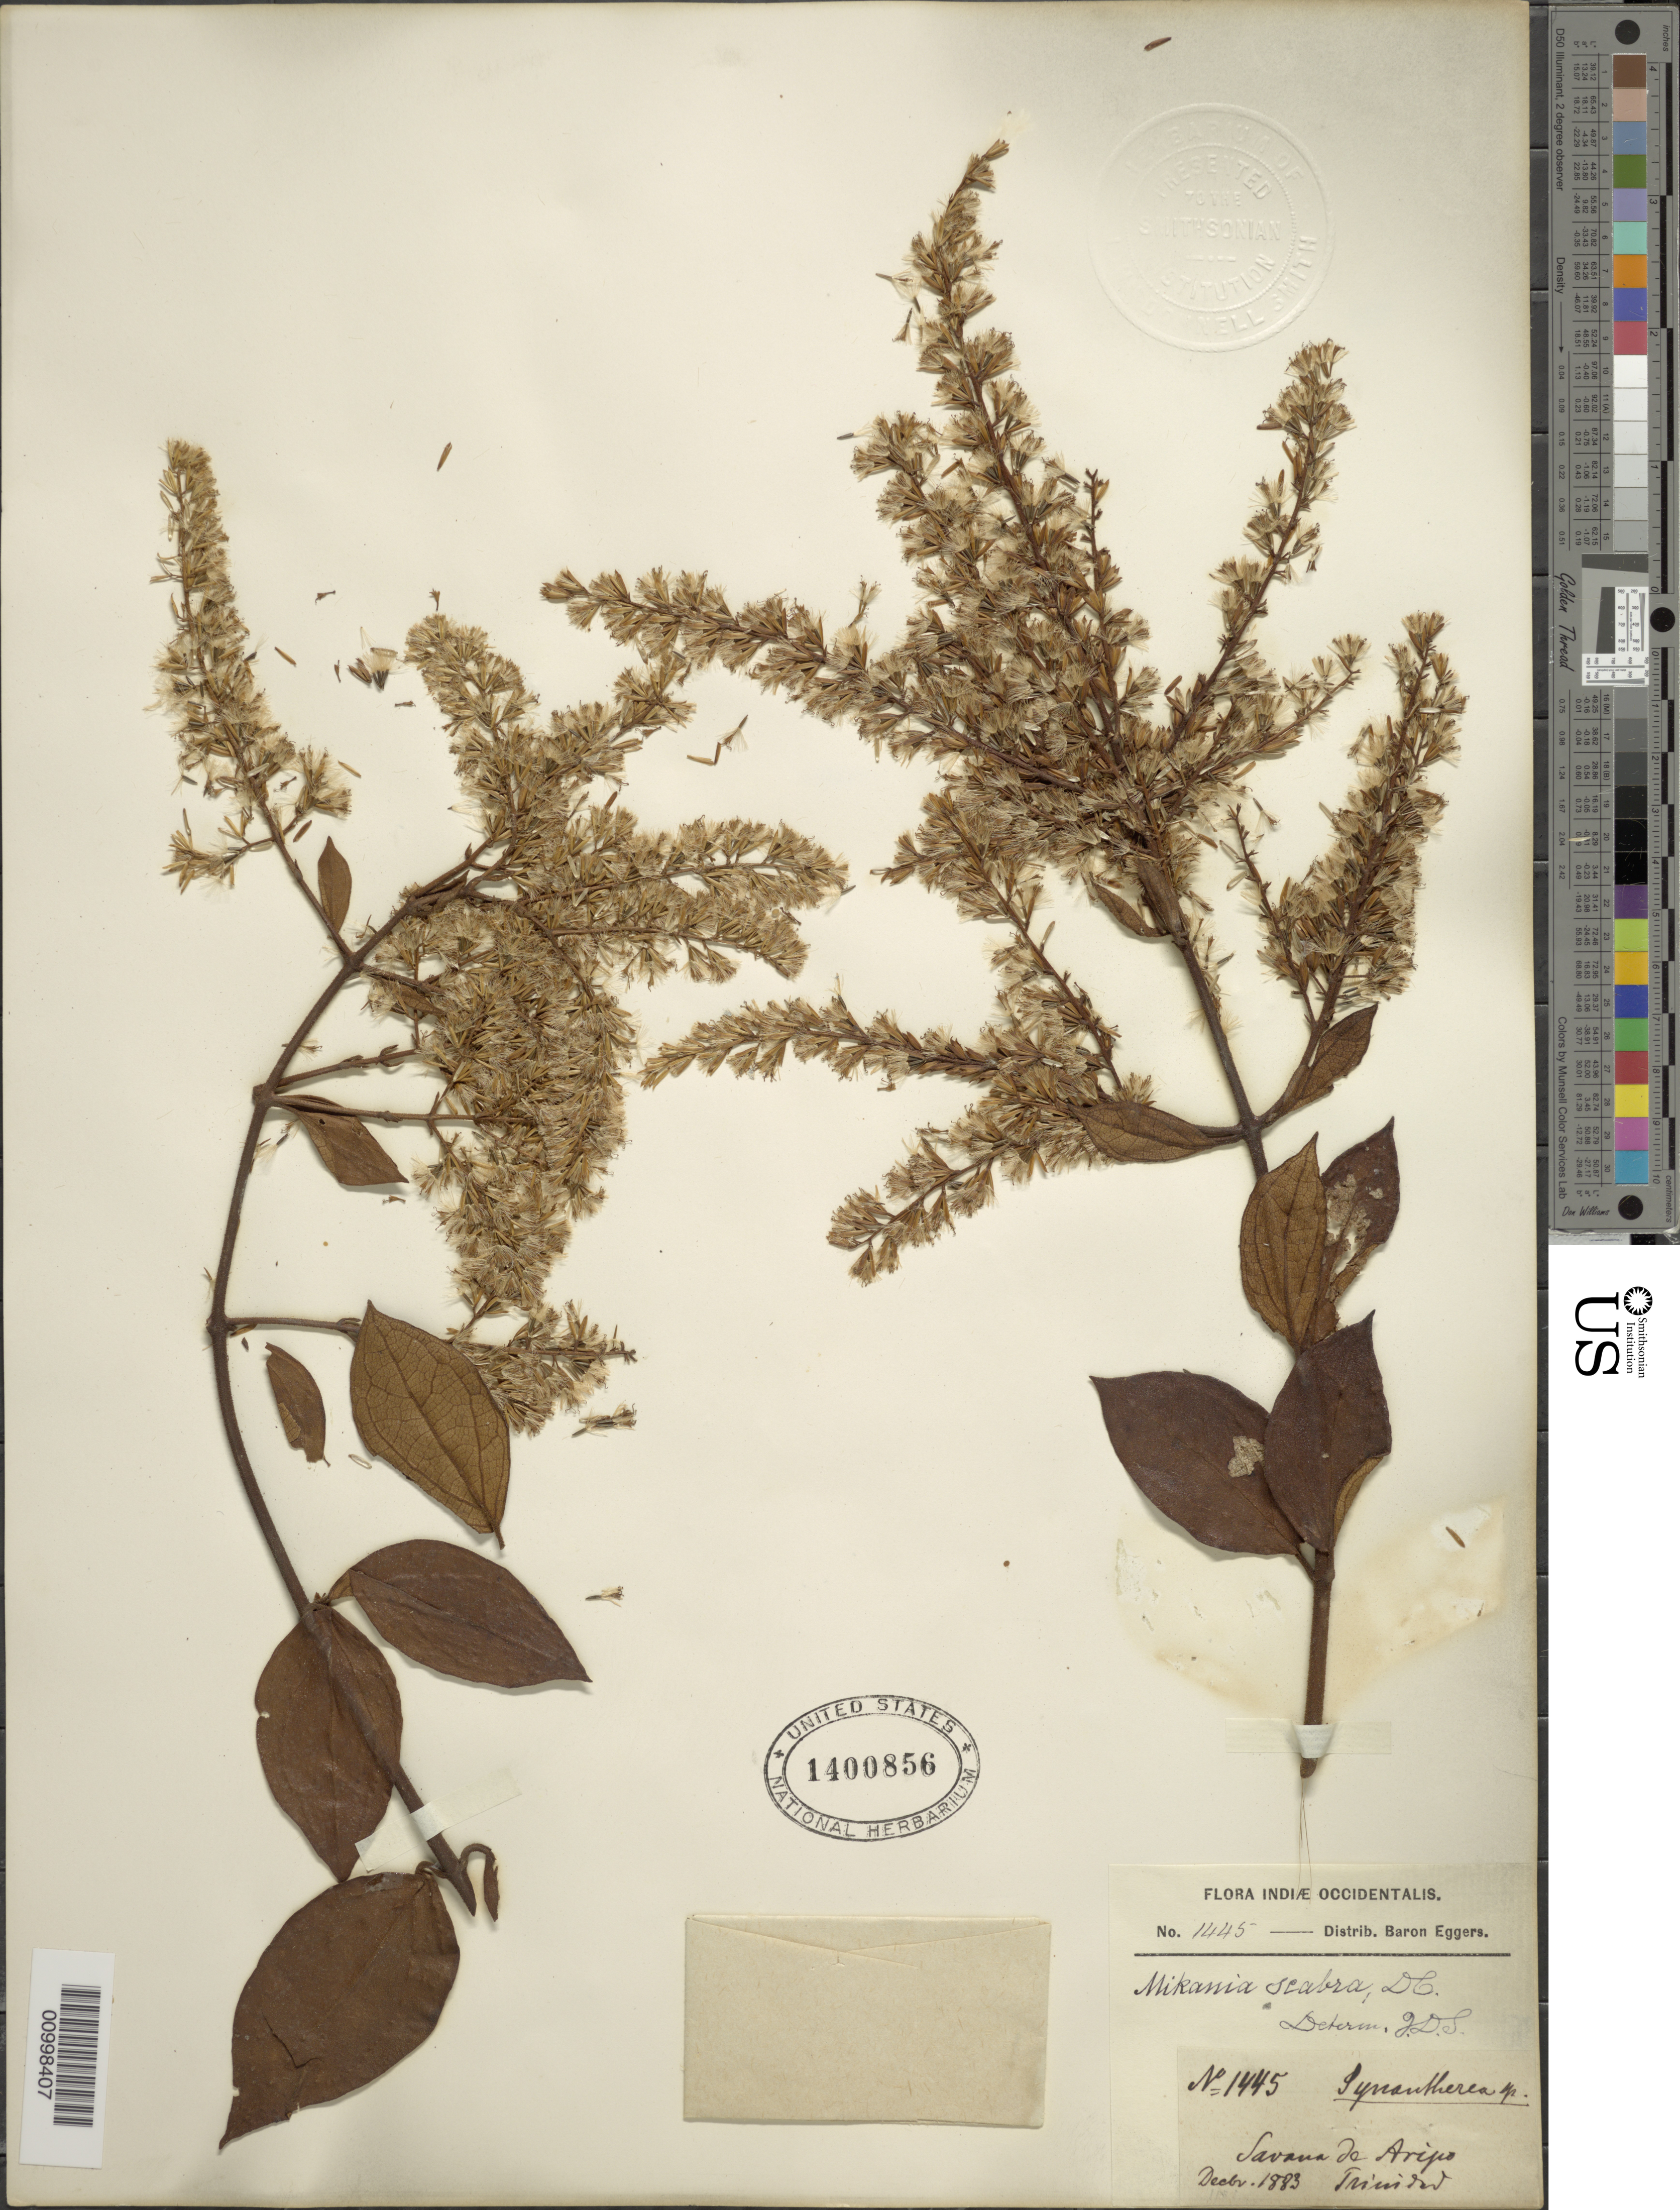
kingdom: Plantae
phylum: Tracheophyta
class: Magnoliopsida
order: Asterales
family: Asteraceae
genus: Mikania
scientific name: Mikania scabra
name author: DC.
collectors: H. F. A. von Eggers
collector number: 1445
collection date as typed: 01 Dec 1883 to 31 Dec 1883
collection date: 1883-12-01/1883-12-31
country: Trinidad and Tobago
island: Trinidad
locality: Arigo Savanna.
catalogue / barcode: US 1400856